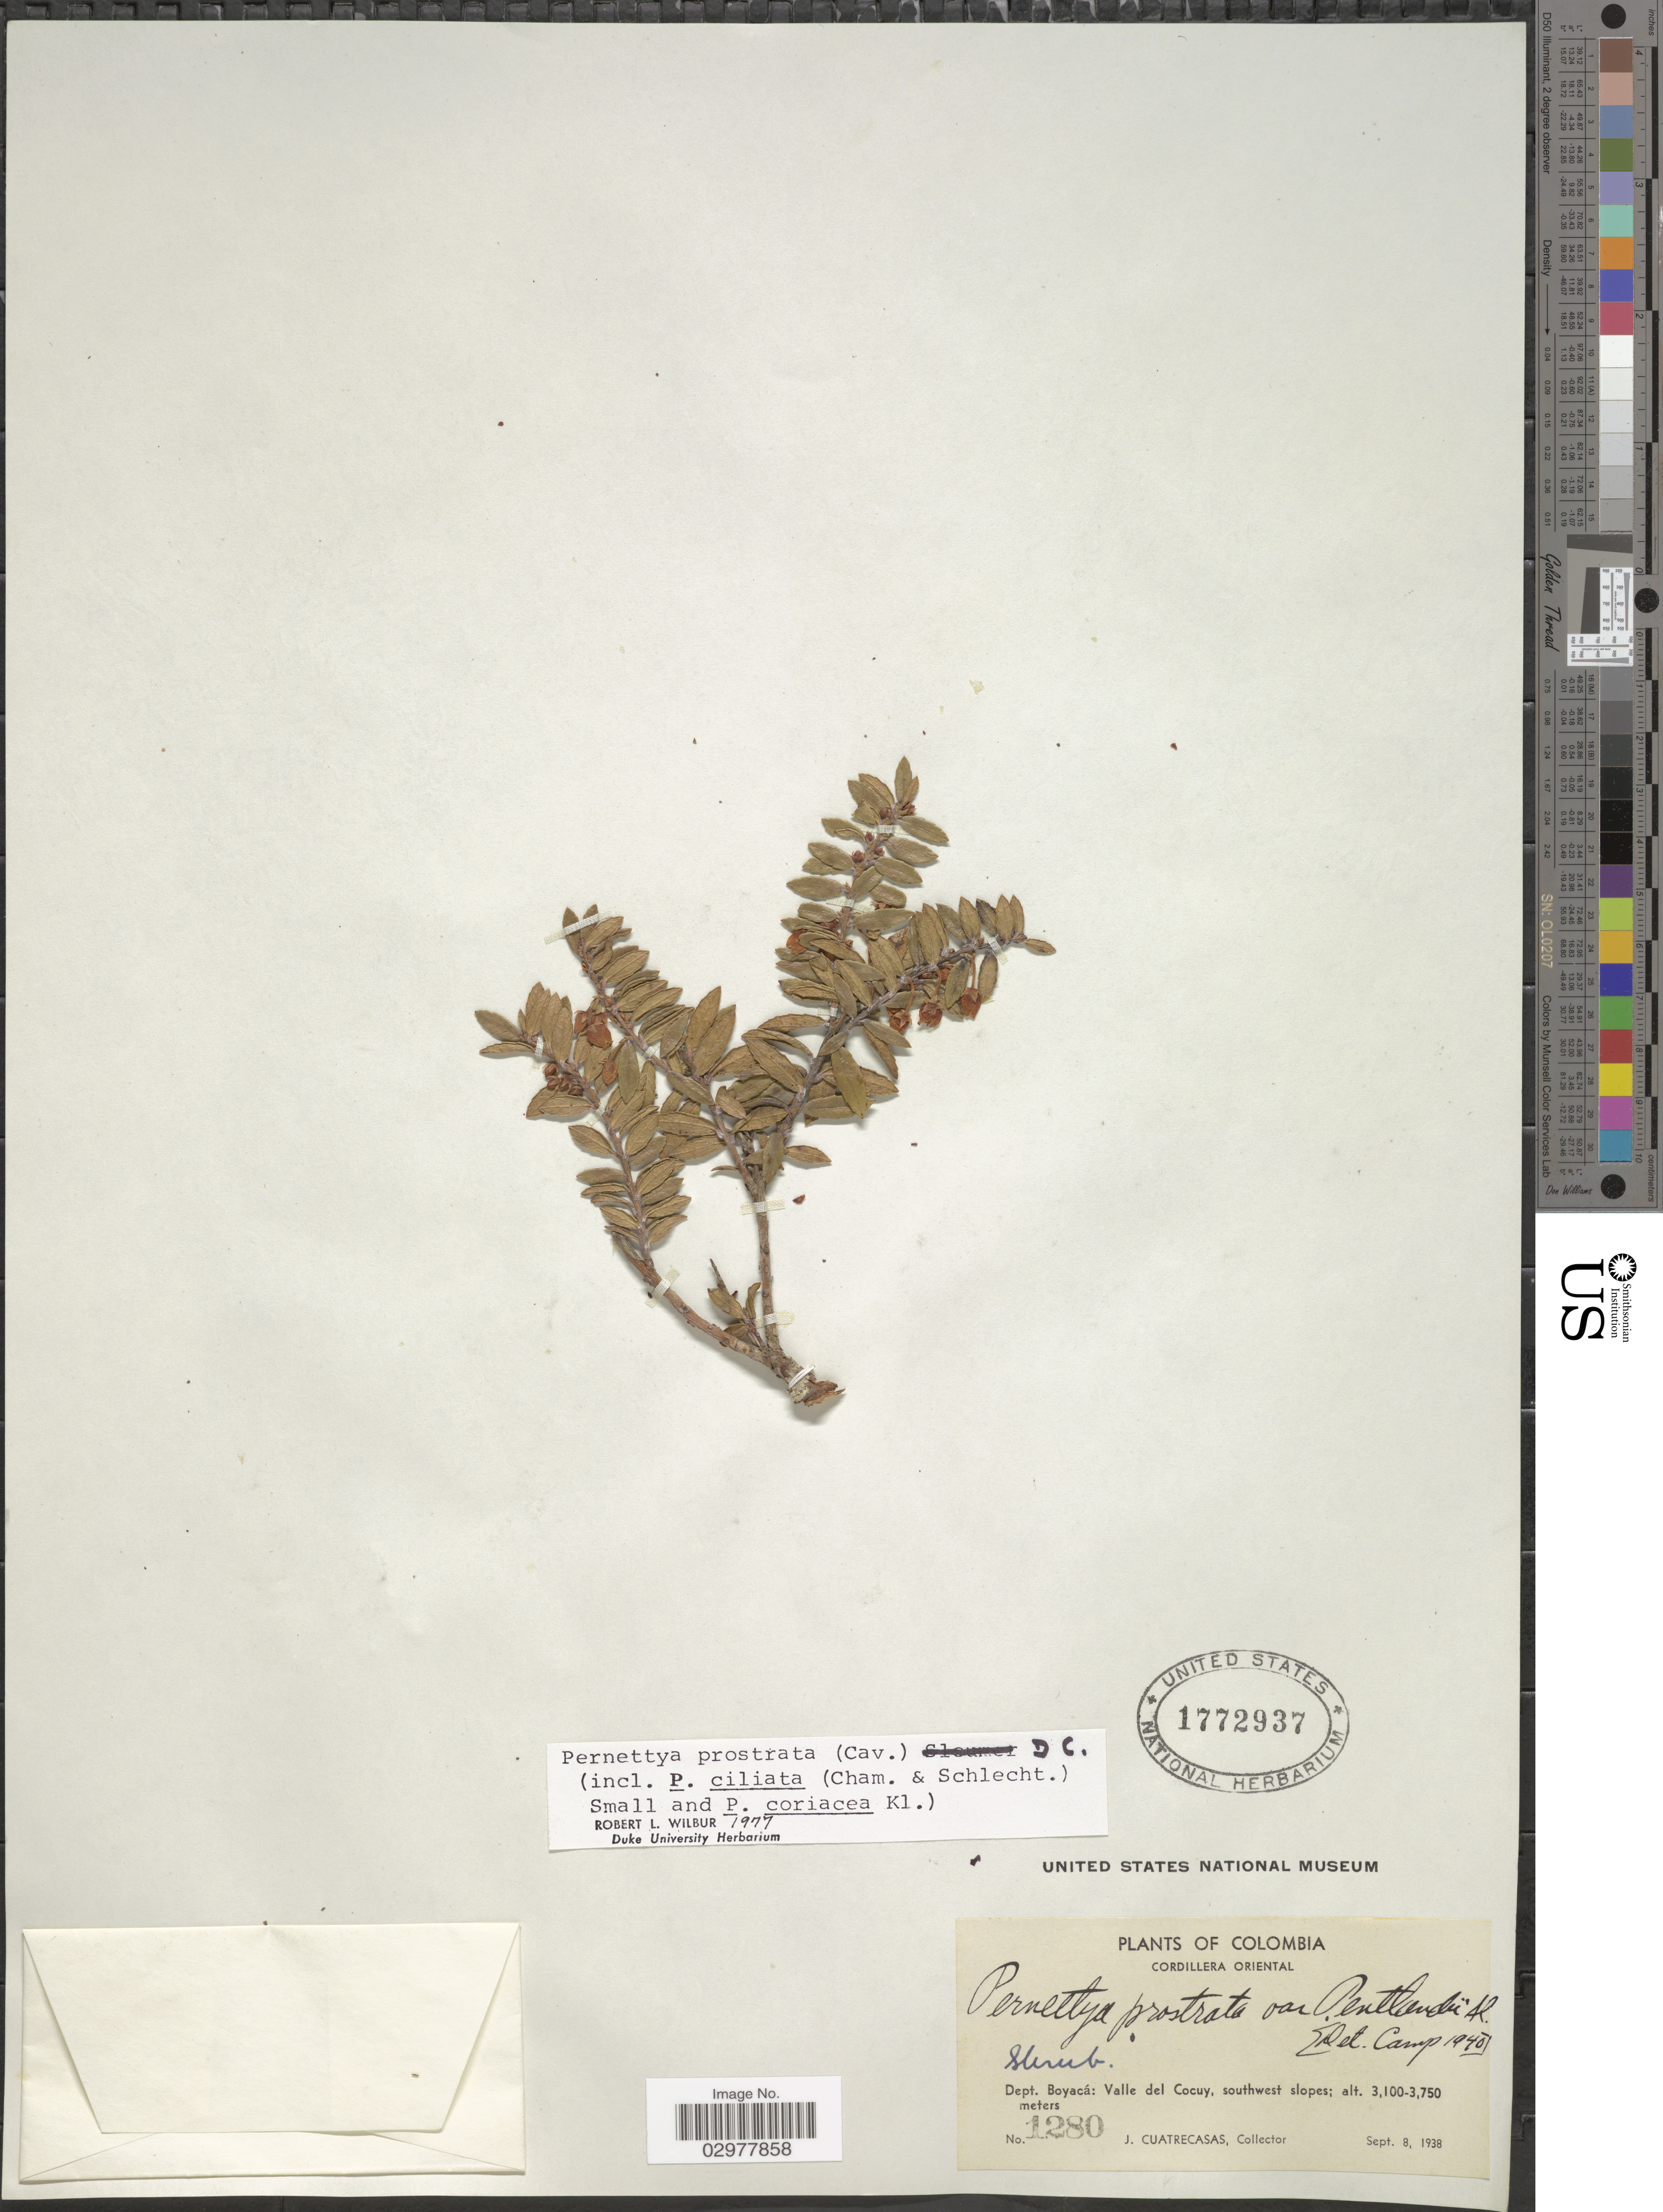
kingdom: Plantae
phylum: Tracheophyta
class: Magnoliopsida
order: Ericales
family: Ericaceae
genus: Pernettya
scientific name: Pernettya prostrata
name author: (Cav.) DC.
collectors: J. Cuatrecasas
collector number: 1280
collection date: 1938-09-08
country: Colombia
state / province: Boyacá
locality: Cordillera Oriental. Dept. Boyacá: Valle del Cocuy, southwest slopes.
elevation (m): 3100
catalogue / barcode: US 1772937